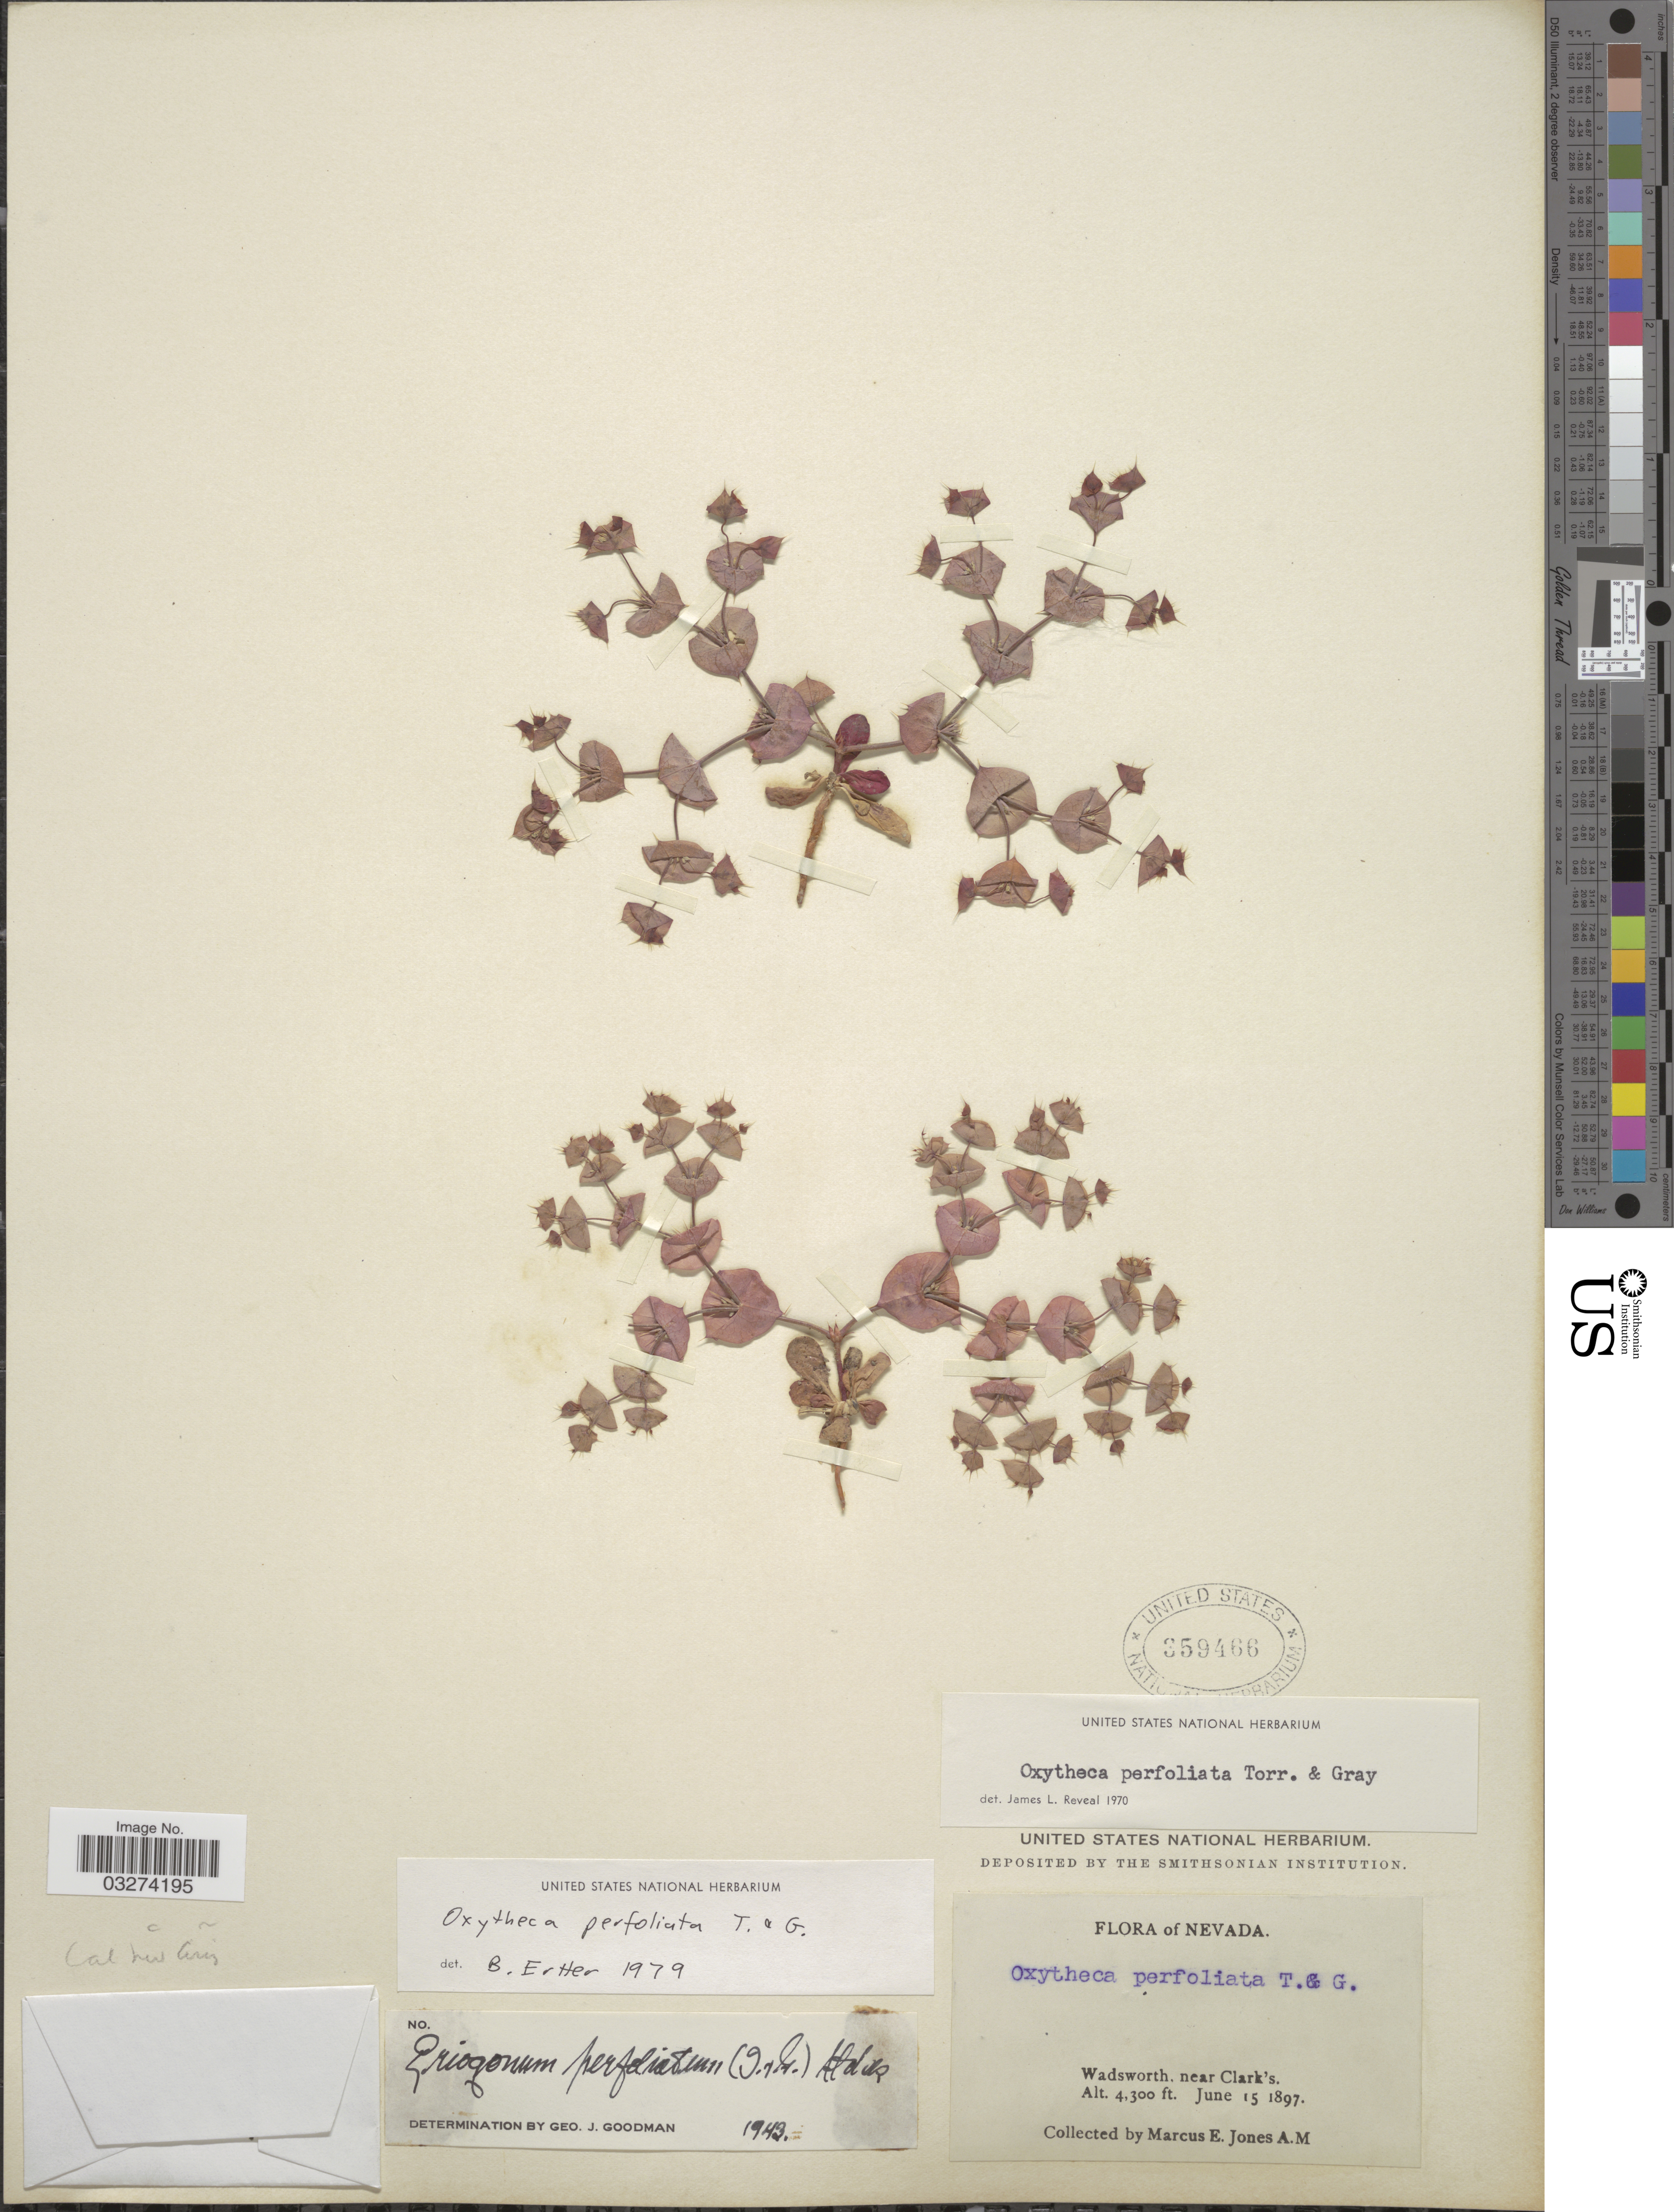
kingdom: Plantae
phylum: Tracheophyta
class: Magnoliopsida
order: Caryophyllales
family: Polygonaceae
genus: Oxytheca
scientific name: Oxytheca perfoliata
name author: Torr. & A. Gray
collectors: M. E. Jones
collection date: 1897-06-15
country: United States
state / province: Nevada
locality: Wadsworth, near Clark's.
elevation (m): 1311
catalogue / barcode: US 359466